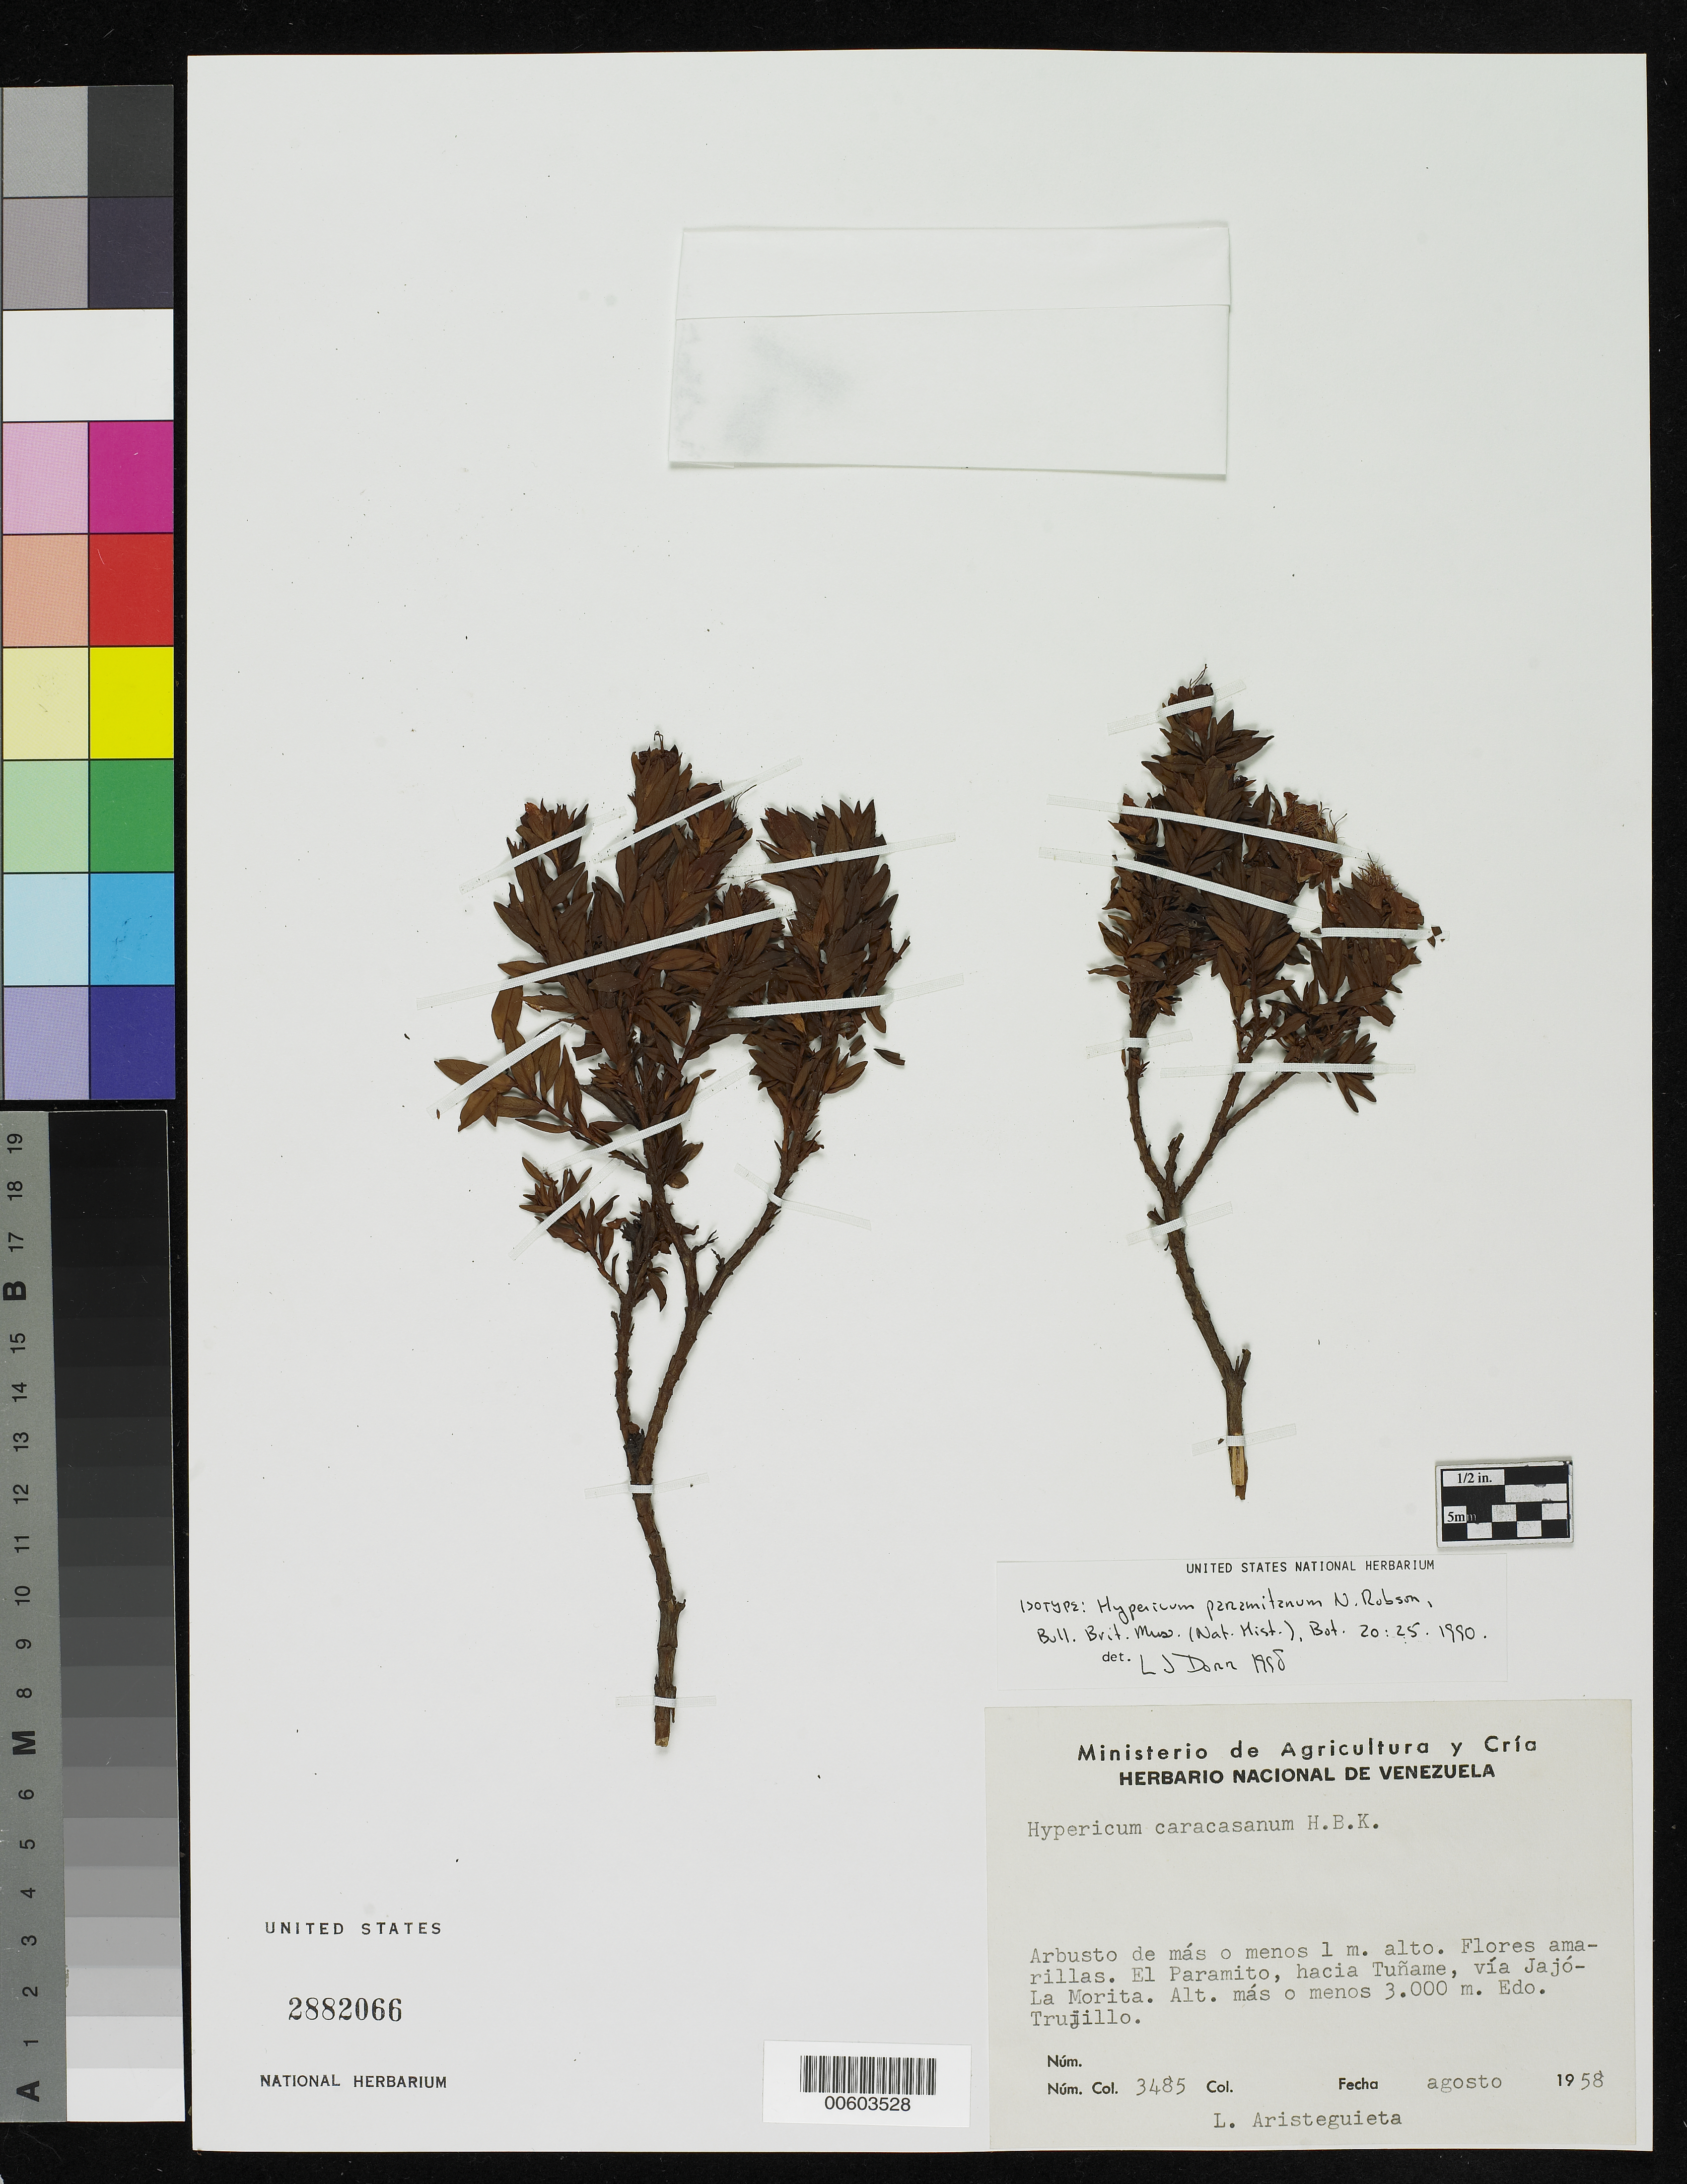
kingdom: Plantae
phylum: Tracheophyta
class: Magnoliopsida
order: Malpighiales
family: Hypericaceae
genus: Hypericum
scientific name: Hypericum paramitanum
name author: N. Robson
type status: Isotype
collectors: L. Aristeguieta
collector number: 3485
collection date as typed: Aug 1958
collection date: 1958-08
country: Venezuela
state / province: Trujillo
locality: El Paramito, Hacia Tuname, Viajojo-la Morita.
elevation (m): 3000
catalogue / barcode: US 2882066